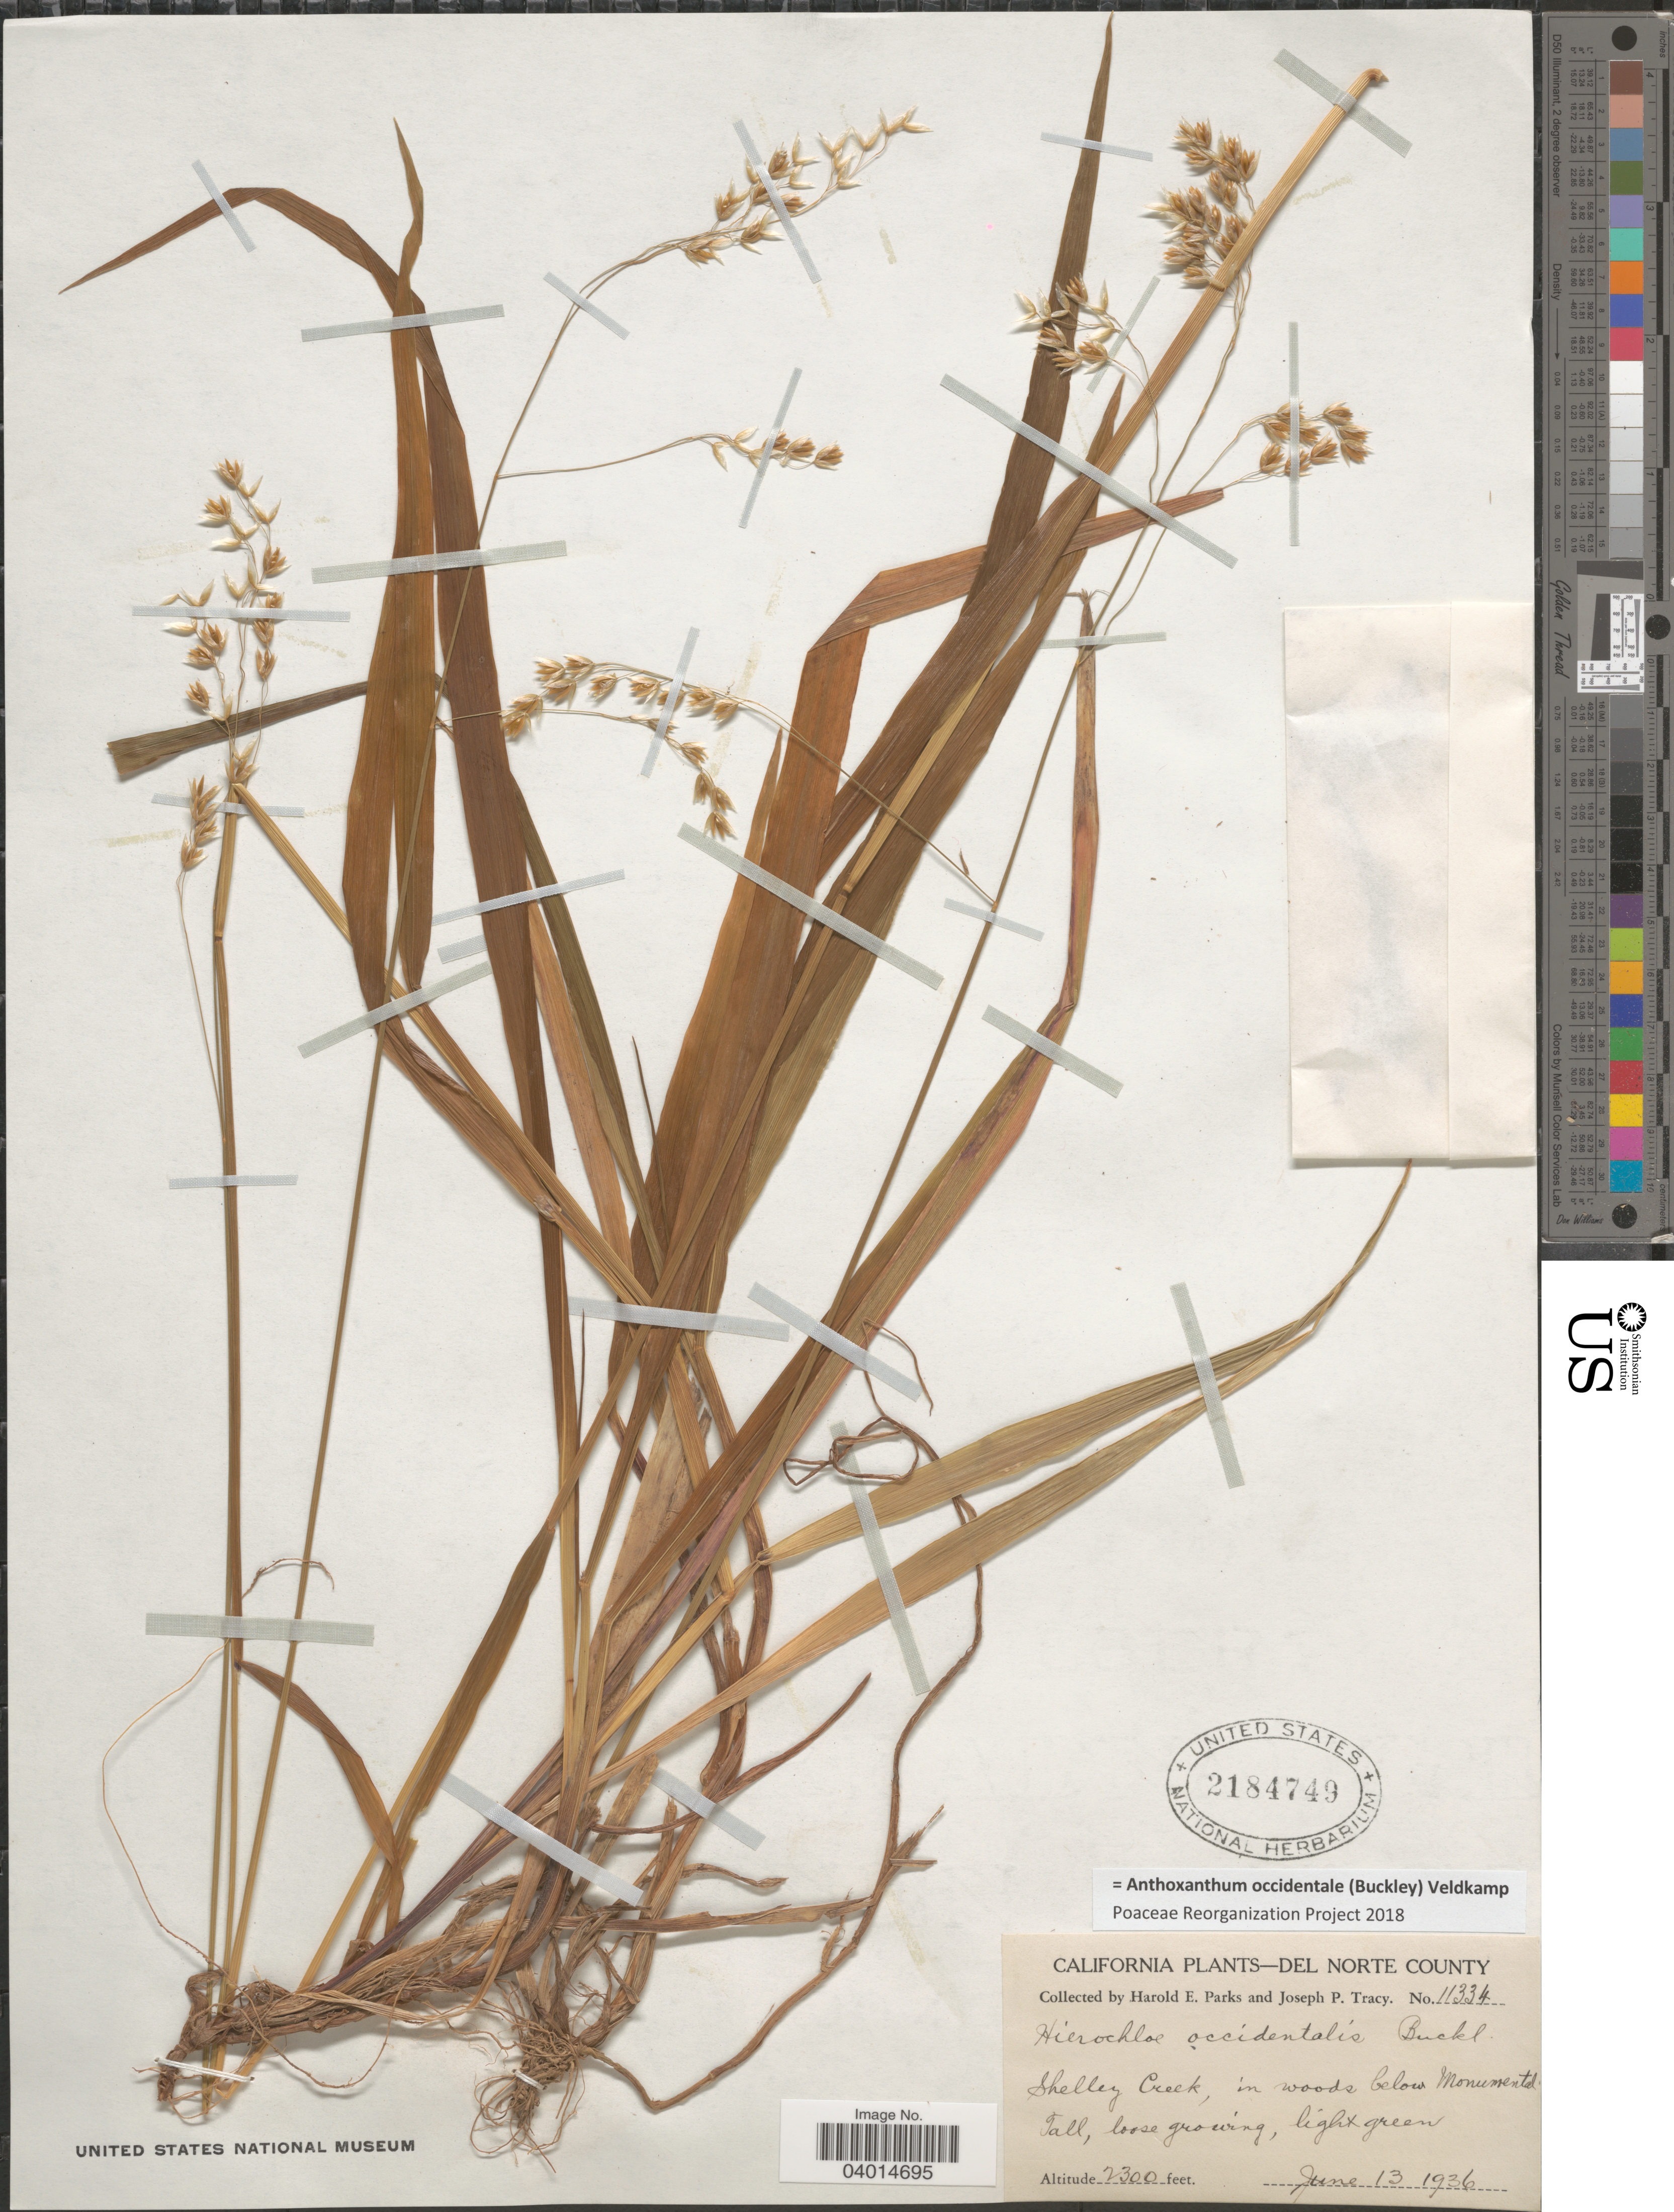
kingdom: Plantae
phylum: Tracheophyta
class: Liliopsida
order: Poales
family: Poaceae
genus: Anthoxanthum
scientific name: Anthoxanthum occidentale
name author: (Buckley) Veldkamp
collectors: H. E. Parks & J. Tracy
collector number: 11334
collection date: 1936-06-13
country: United States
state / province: California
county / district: Del Norte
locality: Del Norte County. Shelley Creek, in woods below Monumental Fall.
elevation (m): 701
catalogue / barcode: US 2184749